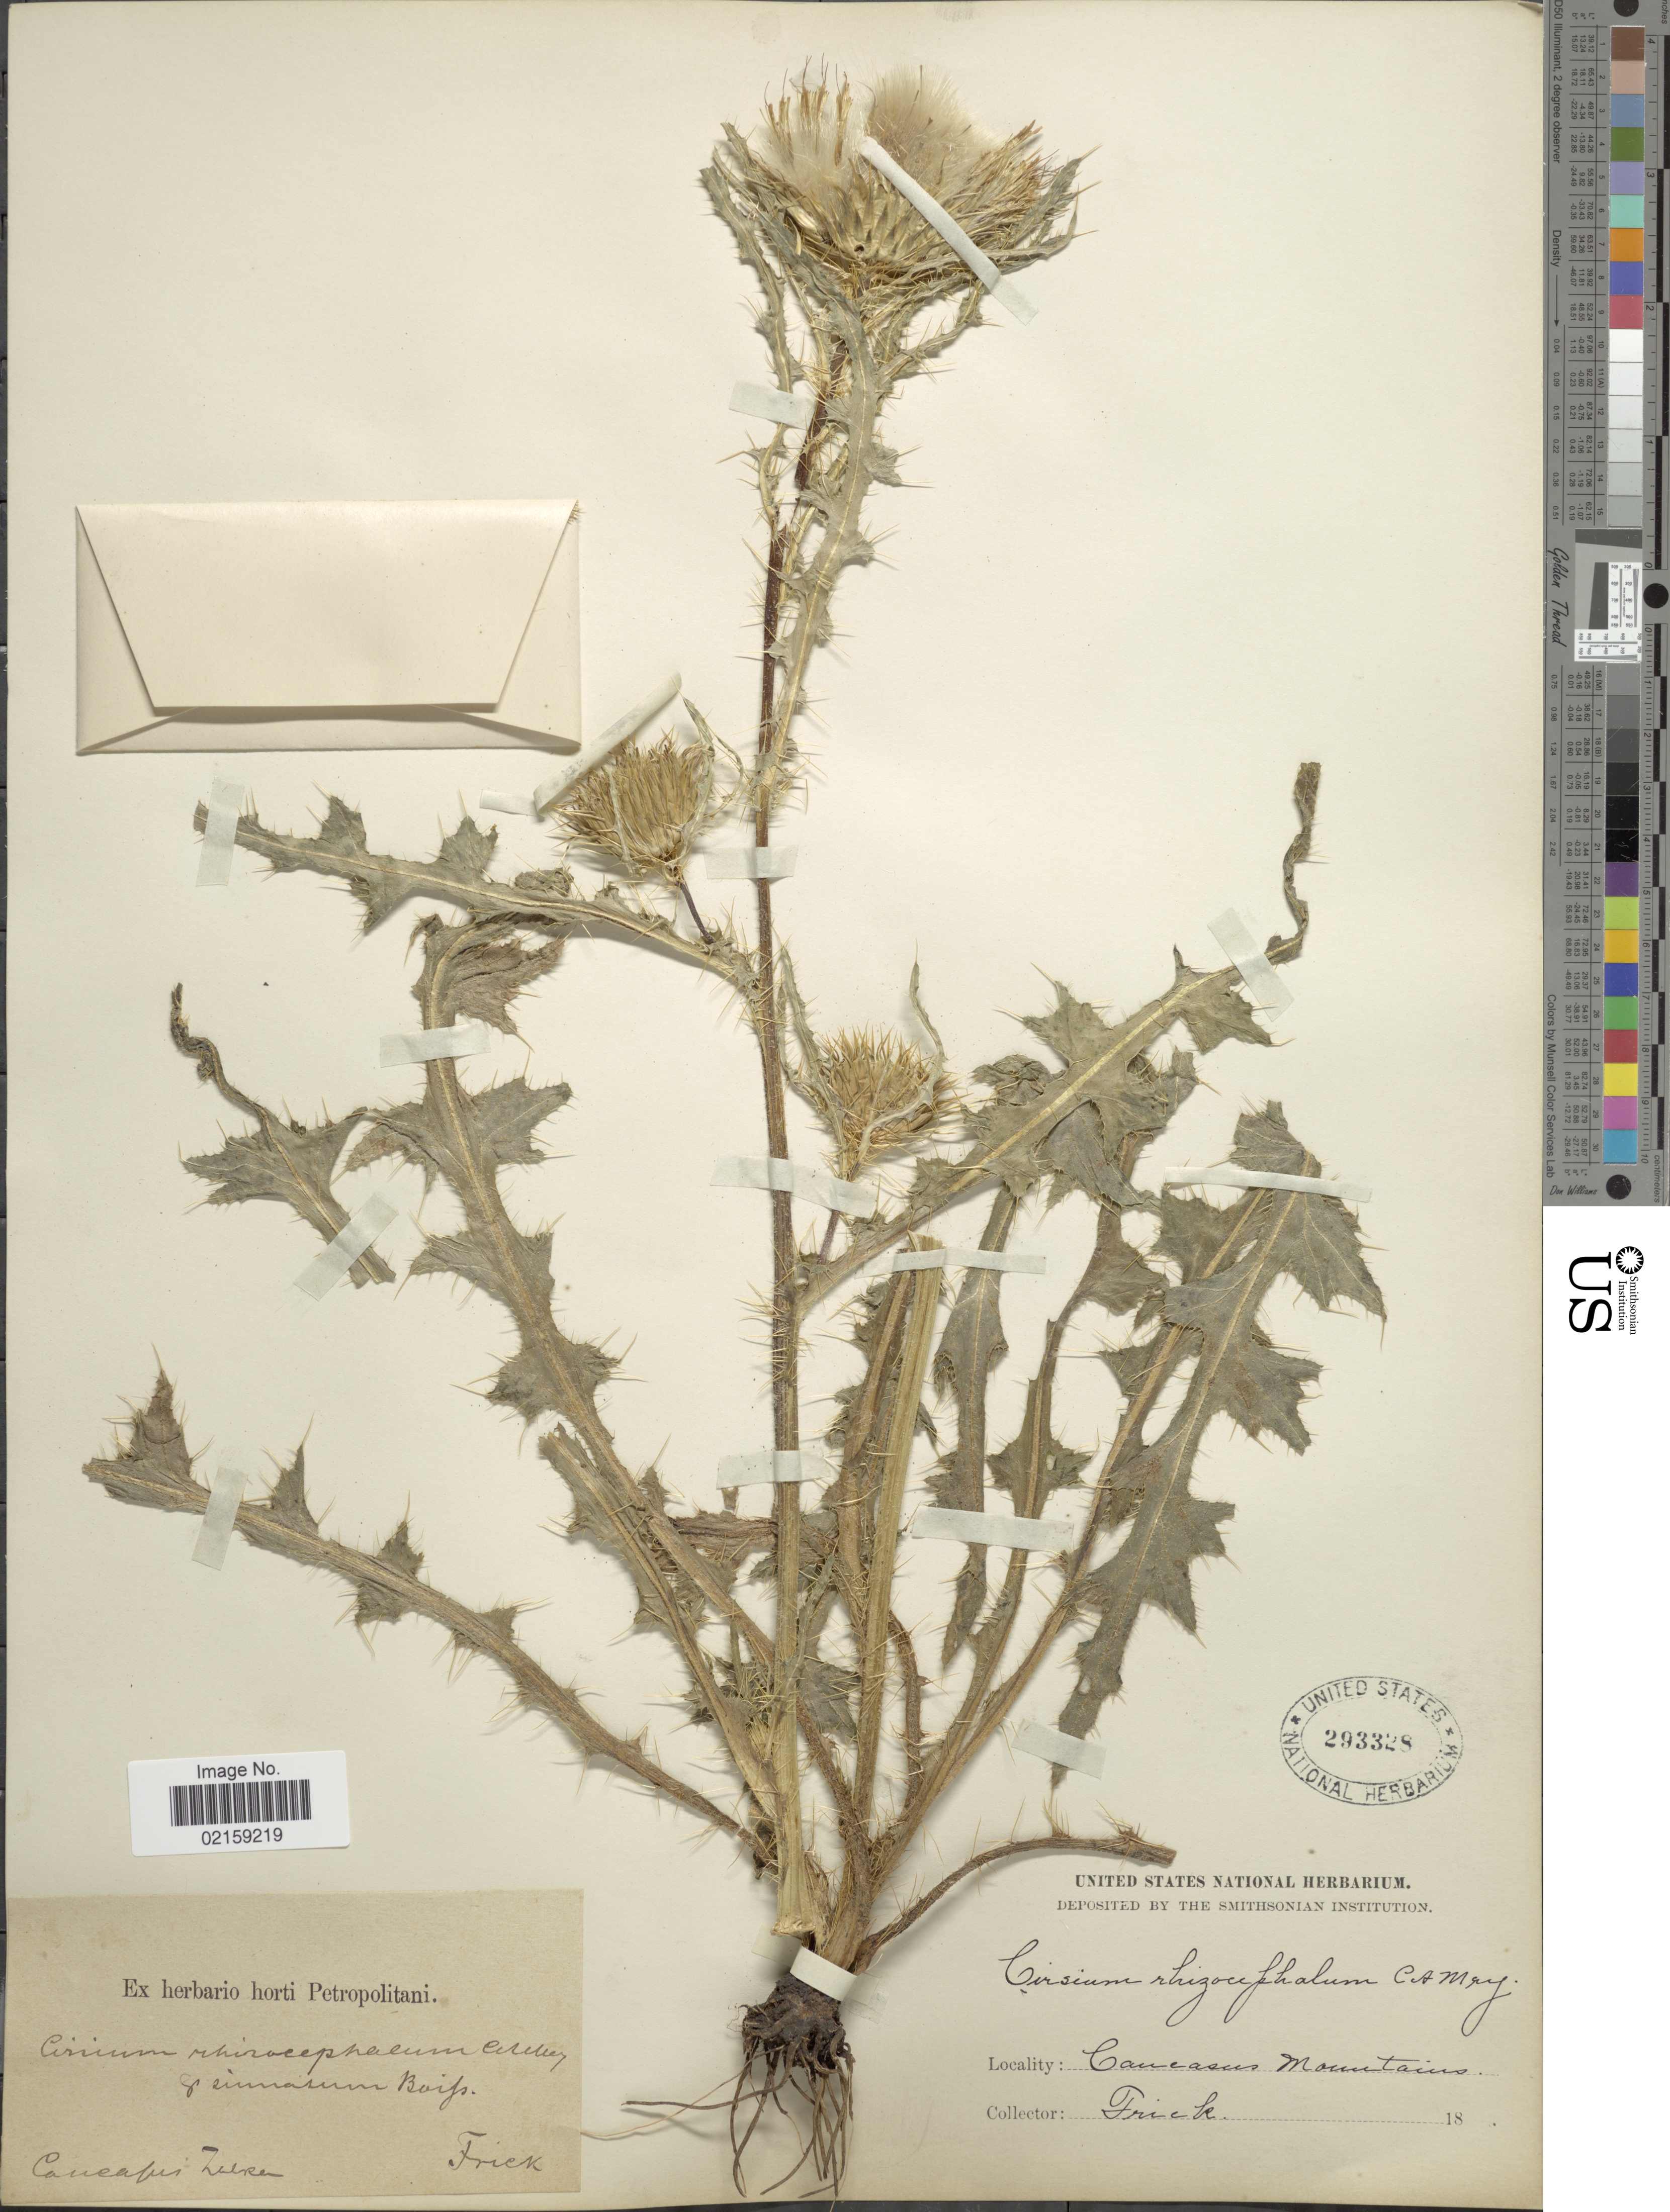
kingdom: Plantae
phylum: Tracheophyta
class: Magnoliopsida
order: Asterales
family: Asteraceae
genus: Cirsium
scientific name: Cirsium rhizocephalum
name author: C.A. Mey.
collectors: Frick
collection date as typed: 18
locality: Caucasus Mountains, Caucapus Zweren [interpreted]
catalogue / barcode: US 293328